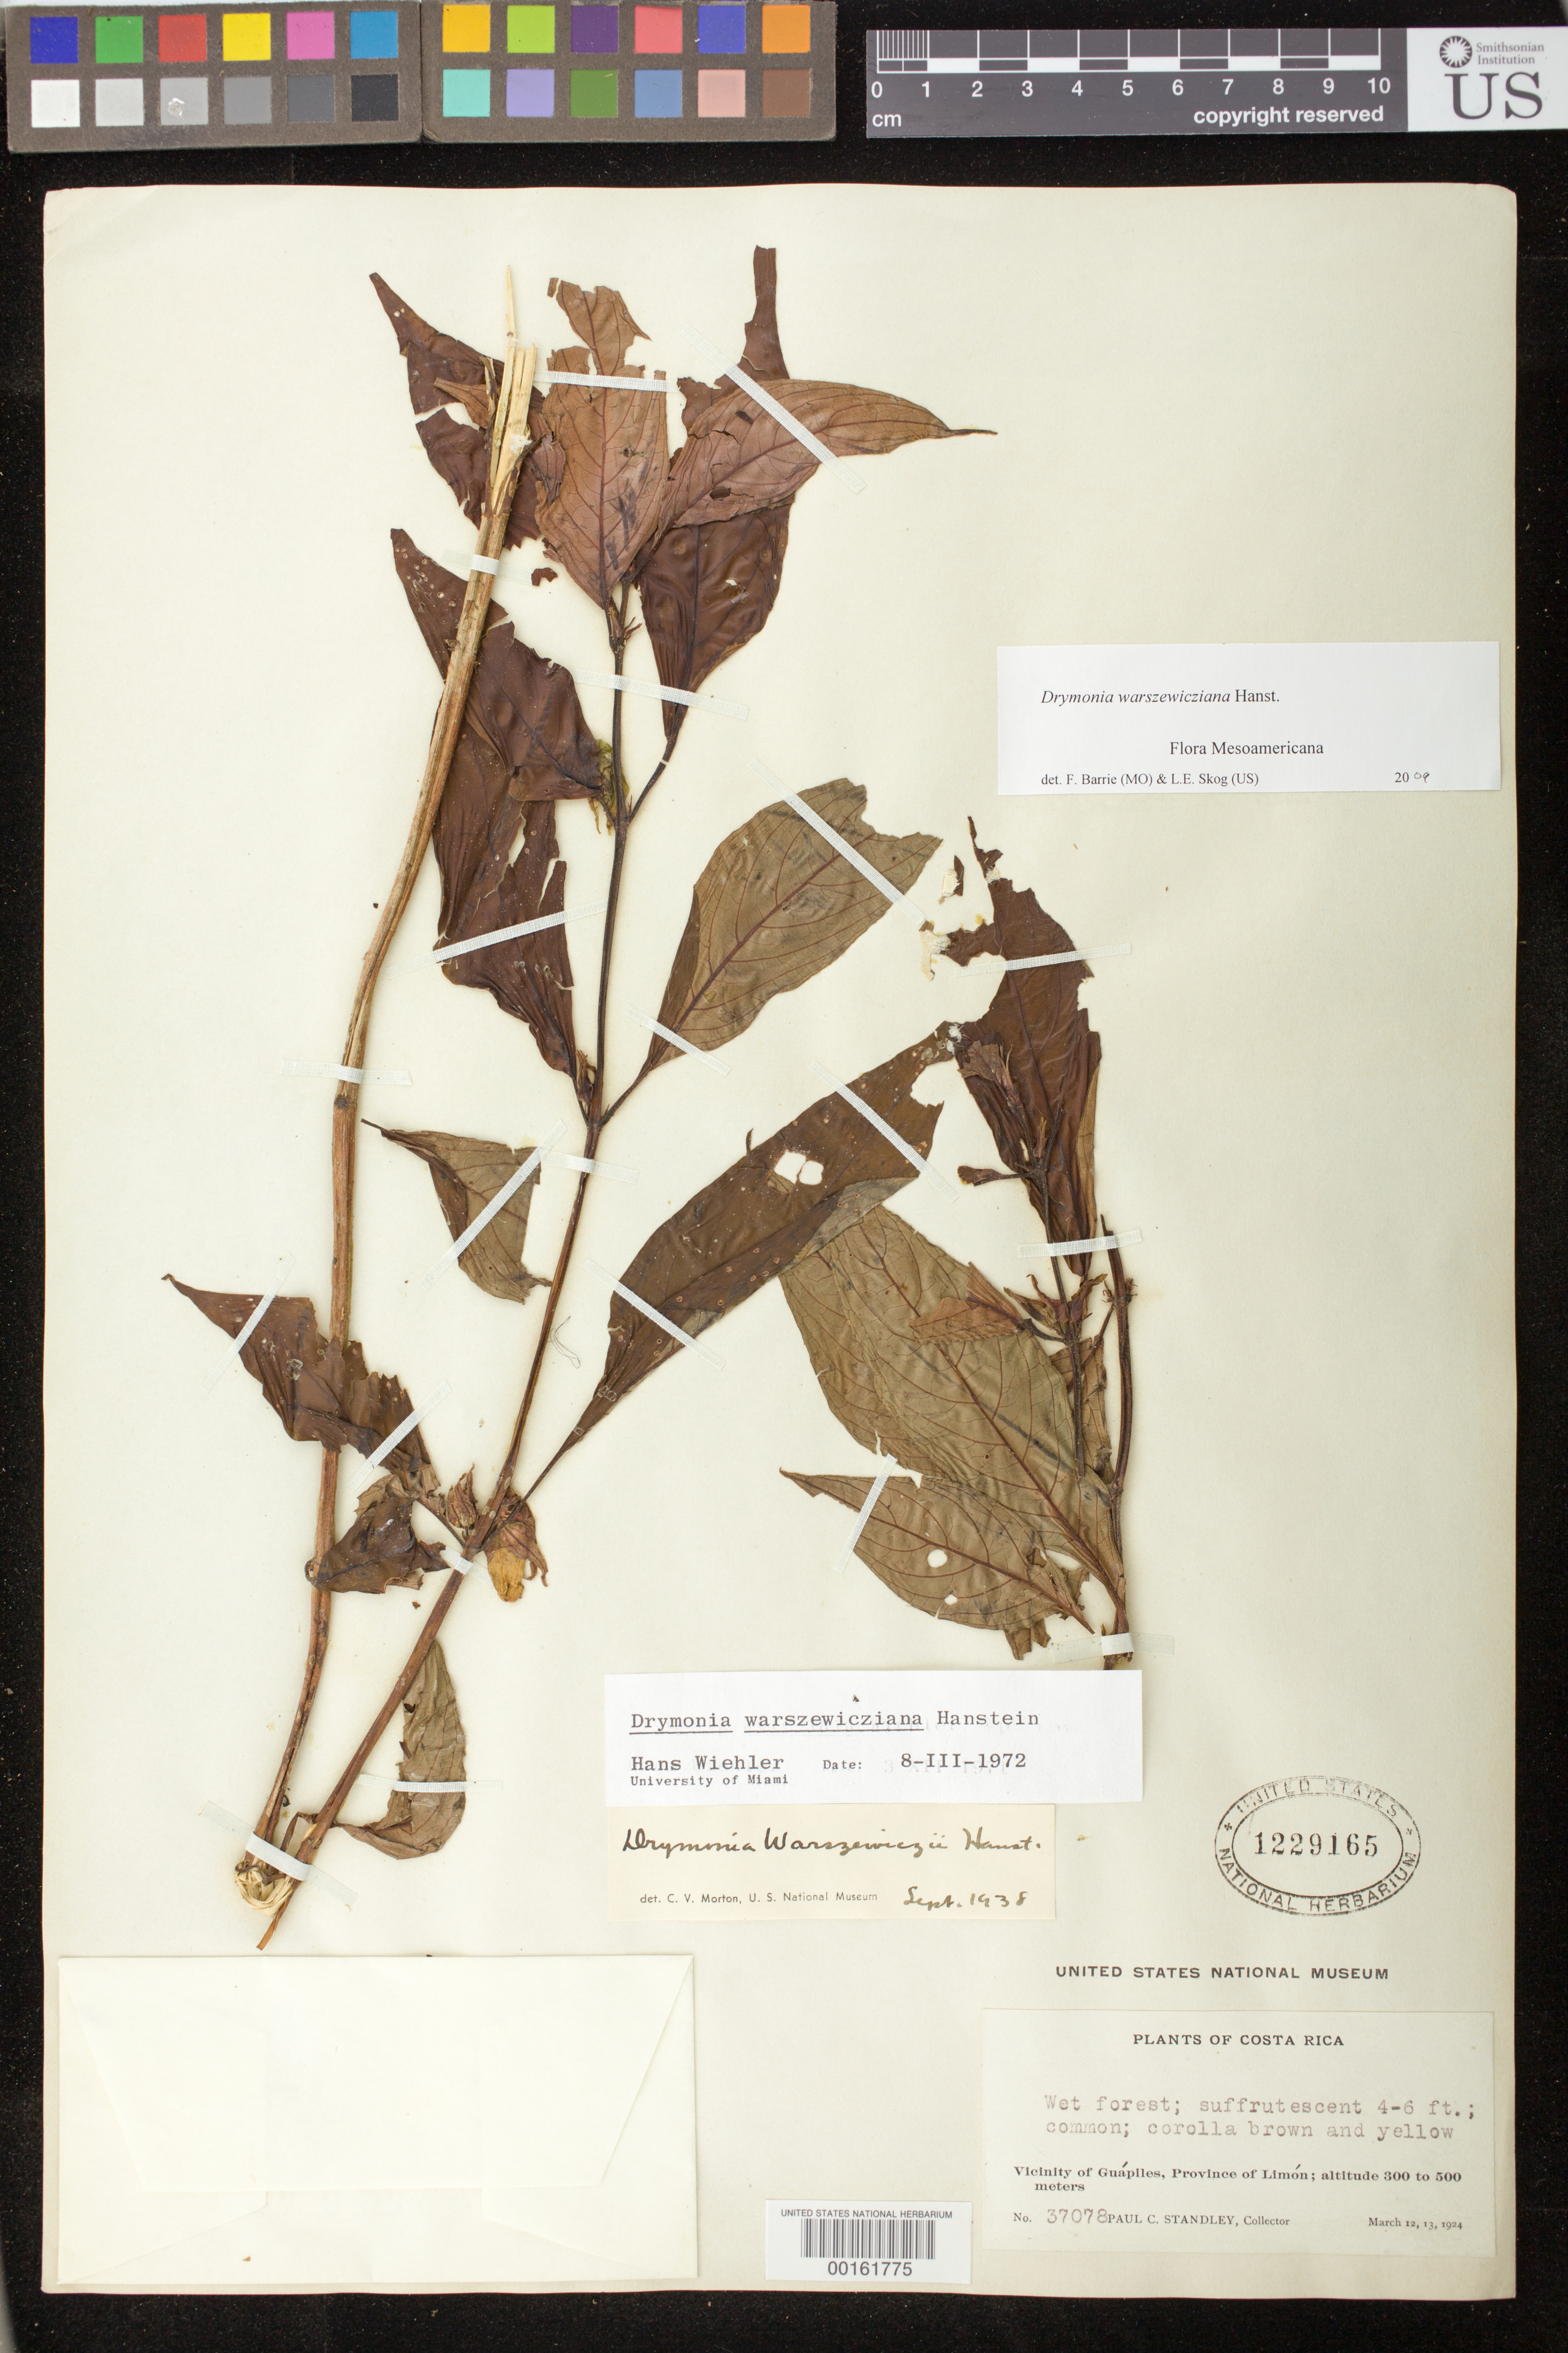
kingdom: Plantae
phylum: Tracheophyta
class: Magnoliopsida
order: Lamiales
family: Gesneriaceae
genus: Drymonia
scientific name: Drymonia warszewicziana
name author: Hanst.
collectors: P. C. Standley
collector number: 37078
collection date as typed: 12-13 Mar 1924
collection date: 1924-03-12/1924-03-13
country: Costa Rica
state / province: Limón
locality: Vicinity of Guapiles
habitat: Wet forest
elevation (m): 300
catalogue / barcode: US 1229165